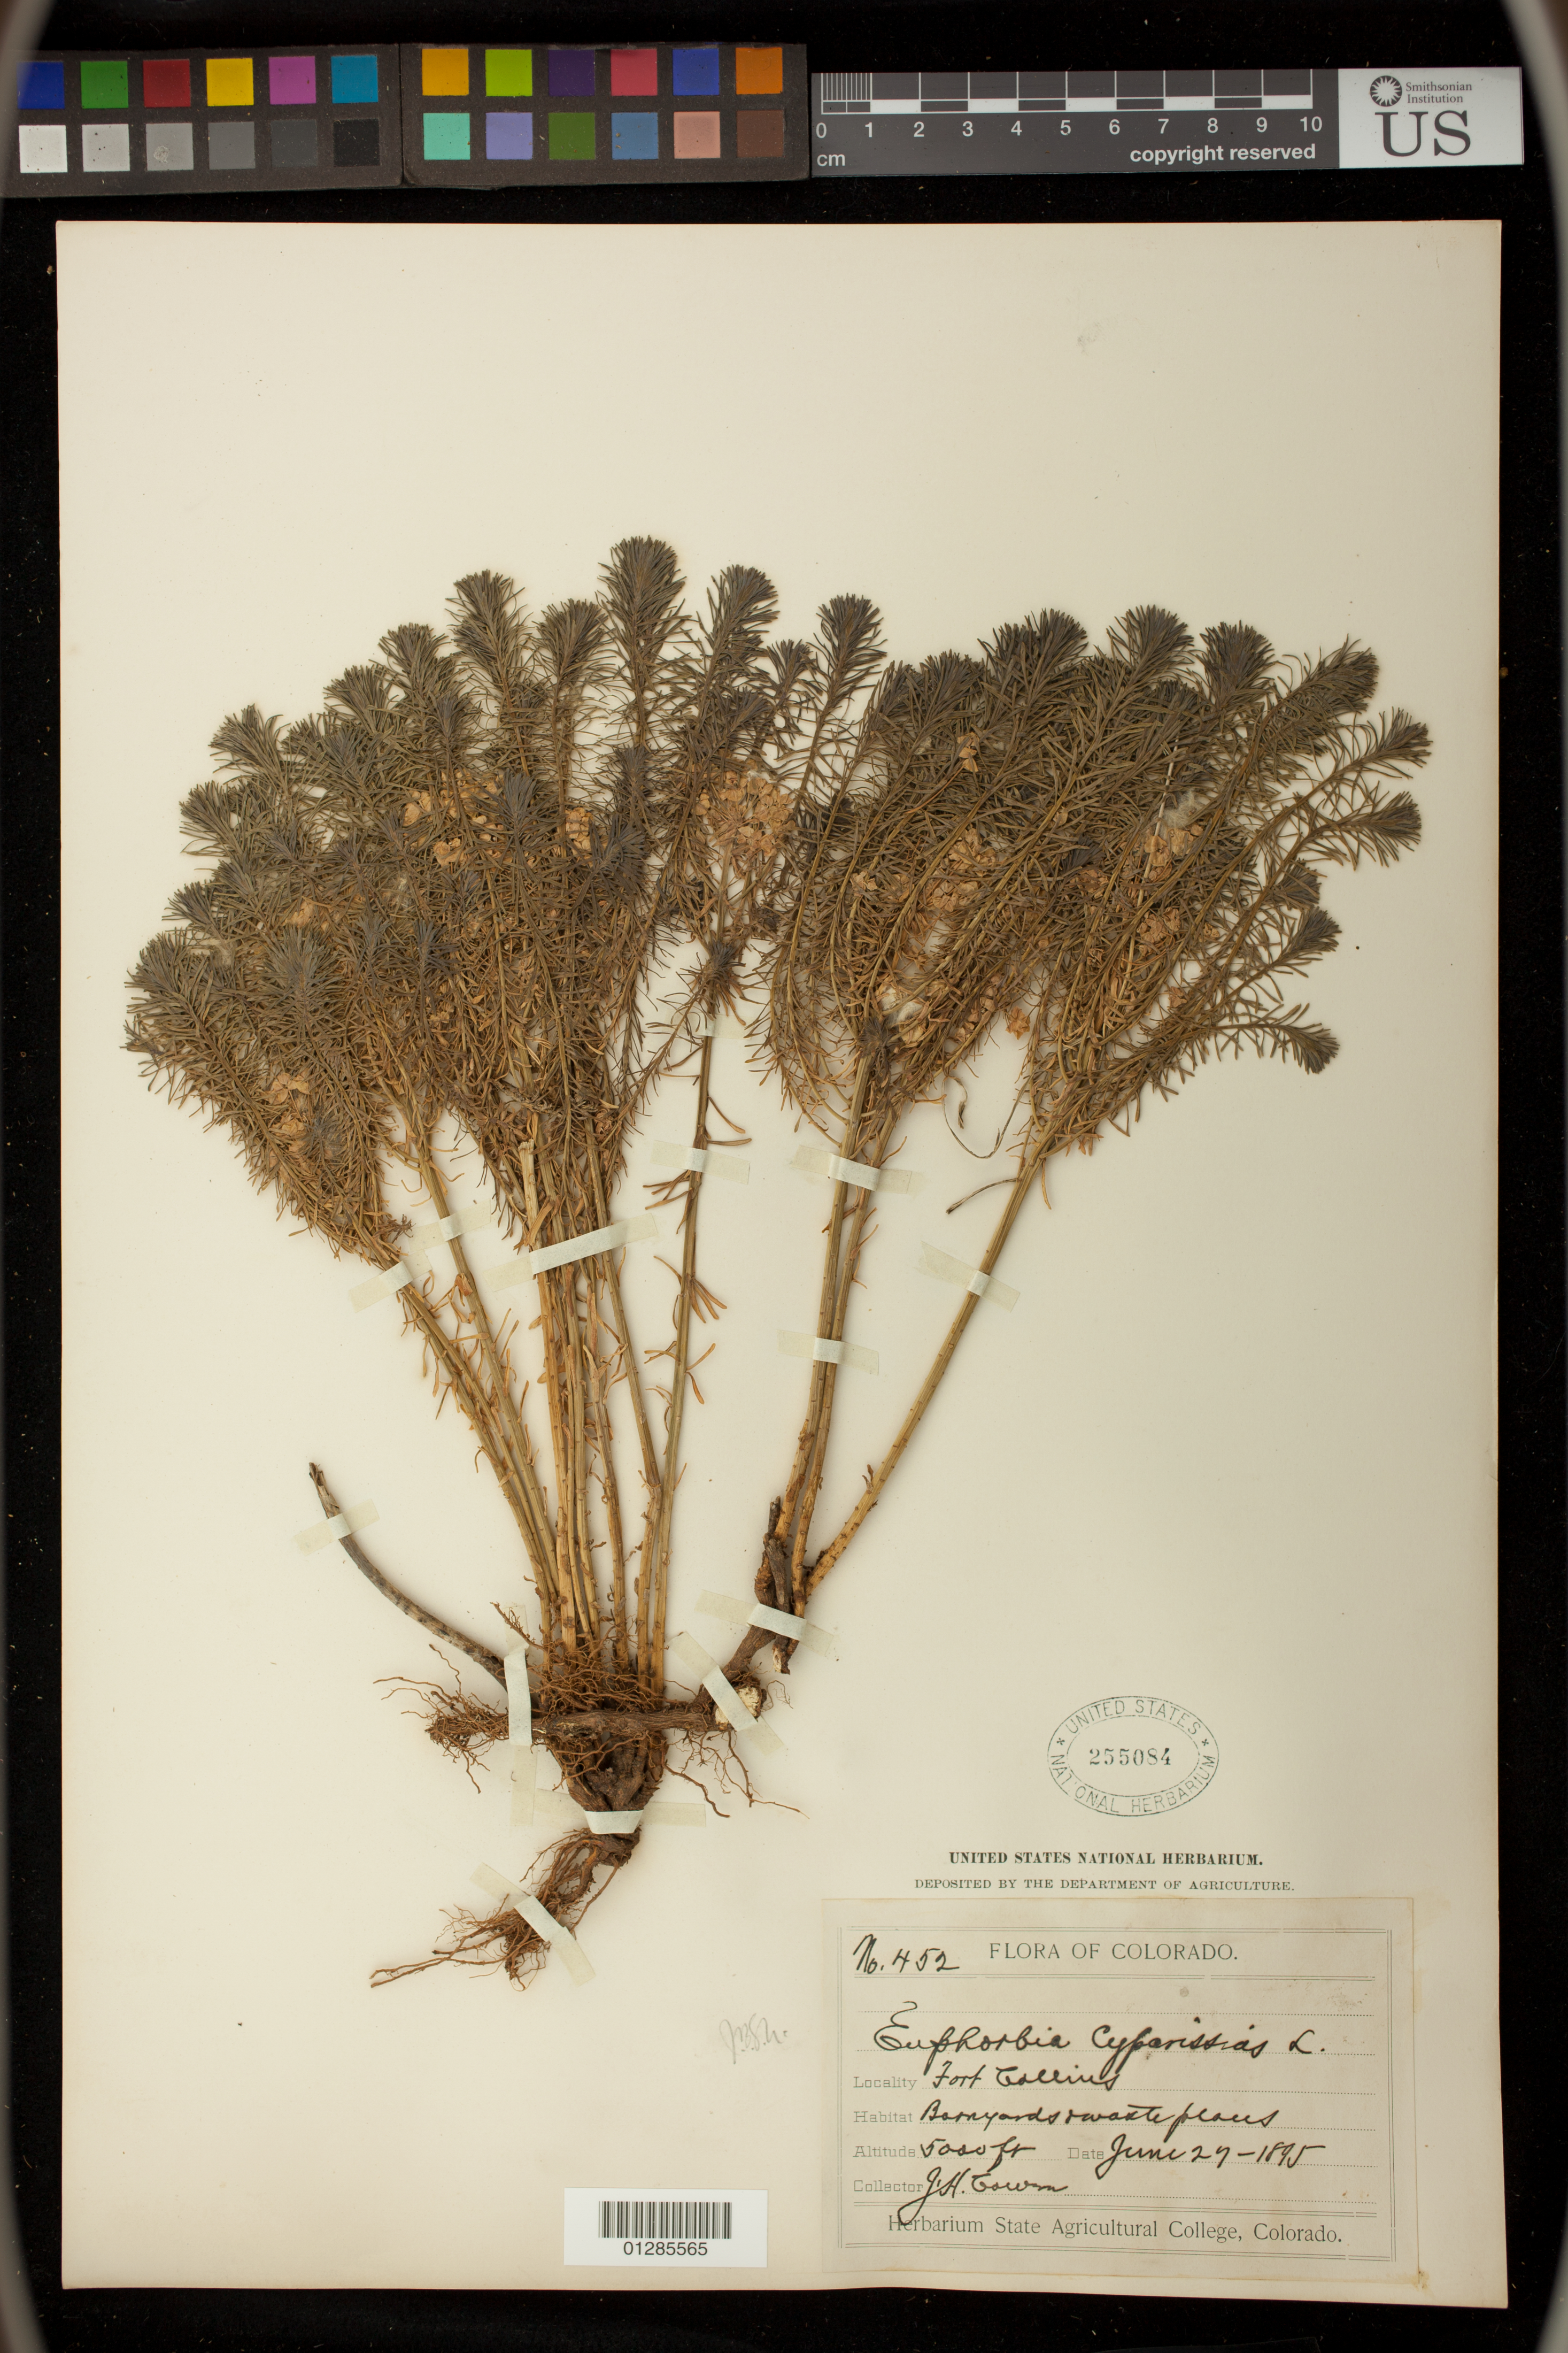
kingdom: Plantae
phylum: Tracheophyta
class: Magnoliopsida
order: Malpighiales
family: Euphorbiaceae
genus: Euphorbia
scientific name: Euphorbia cyparissias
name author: L.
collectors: J. H. Cowan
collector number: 452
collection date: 1895-06-27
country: United States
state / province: Colorado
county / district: Larimer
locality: Fort Collins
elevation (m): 1524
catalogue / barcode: US 255084